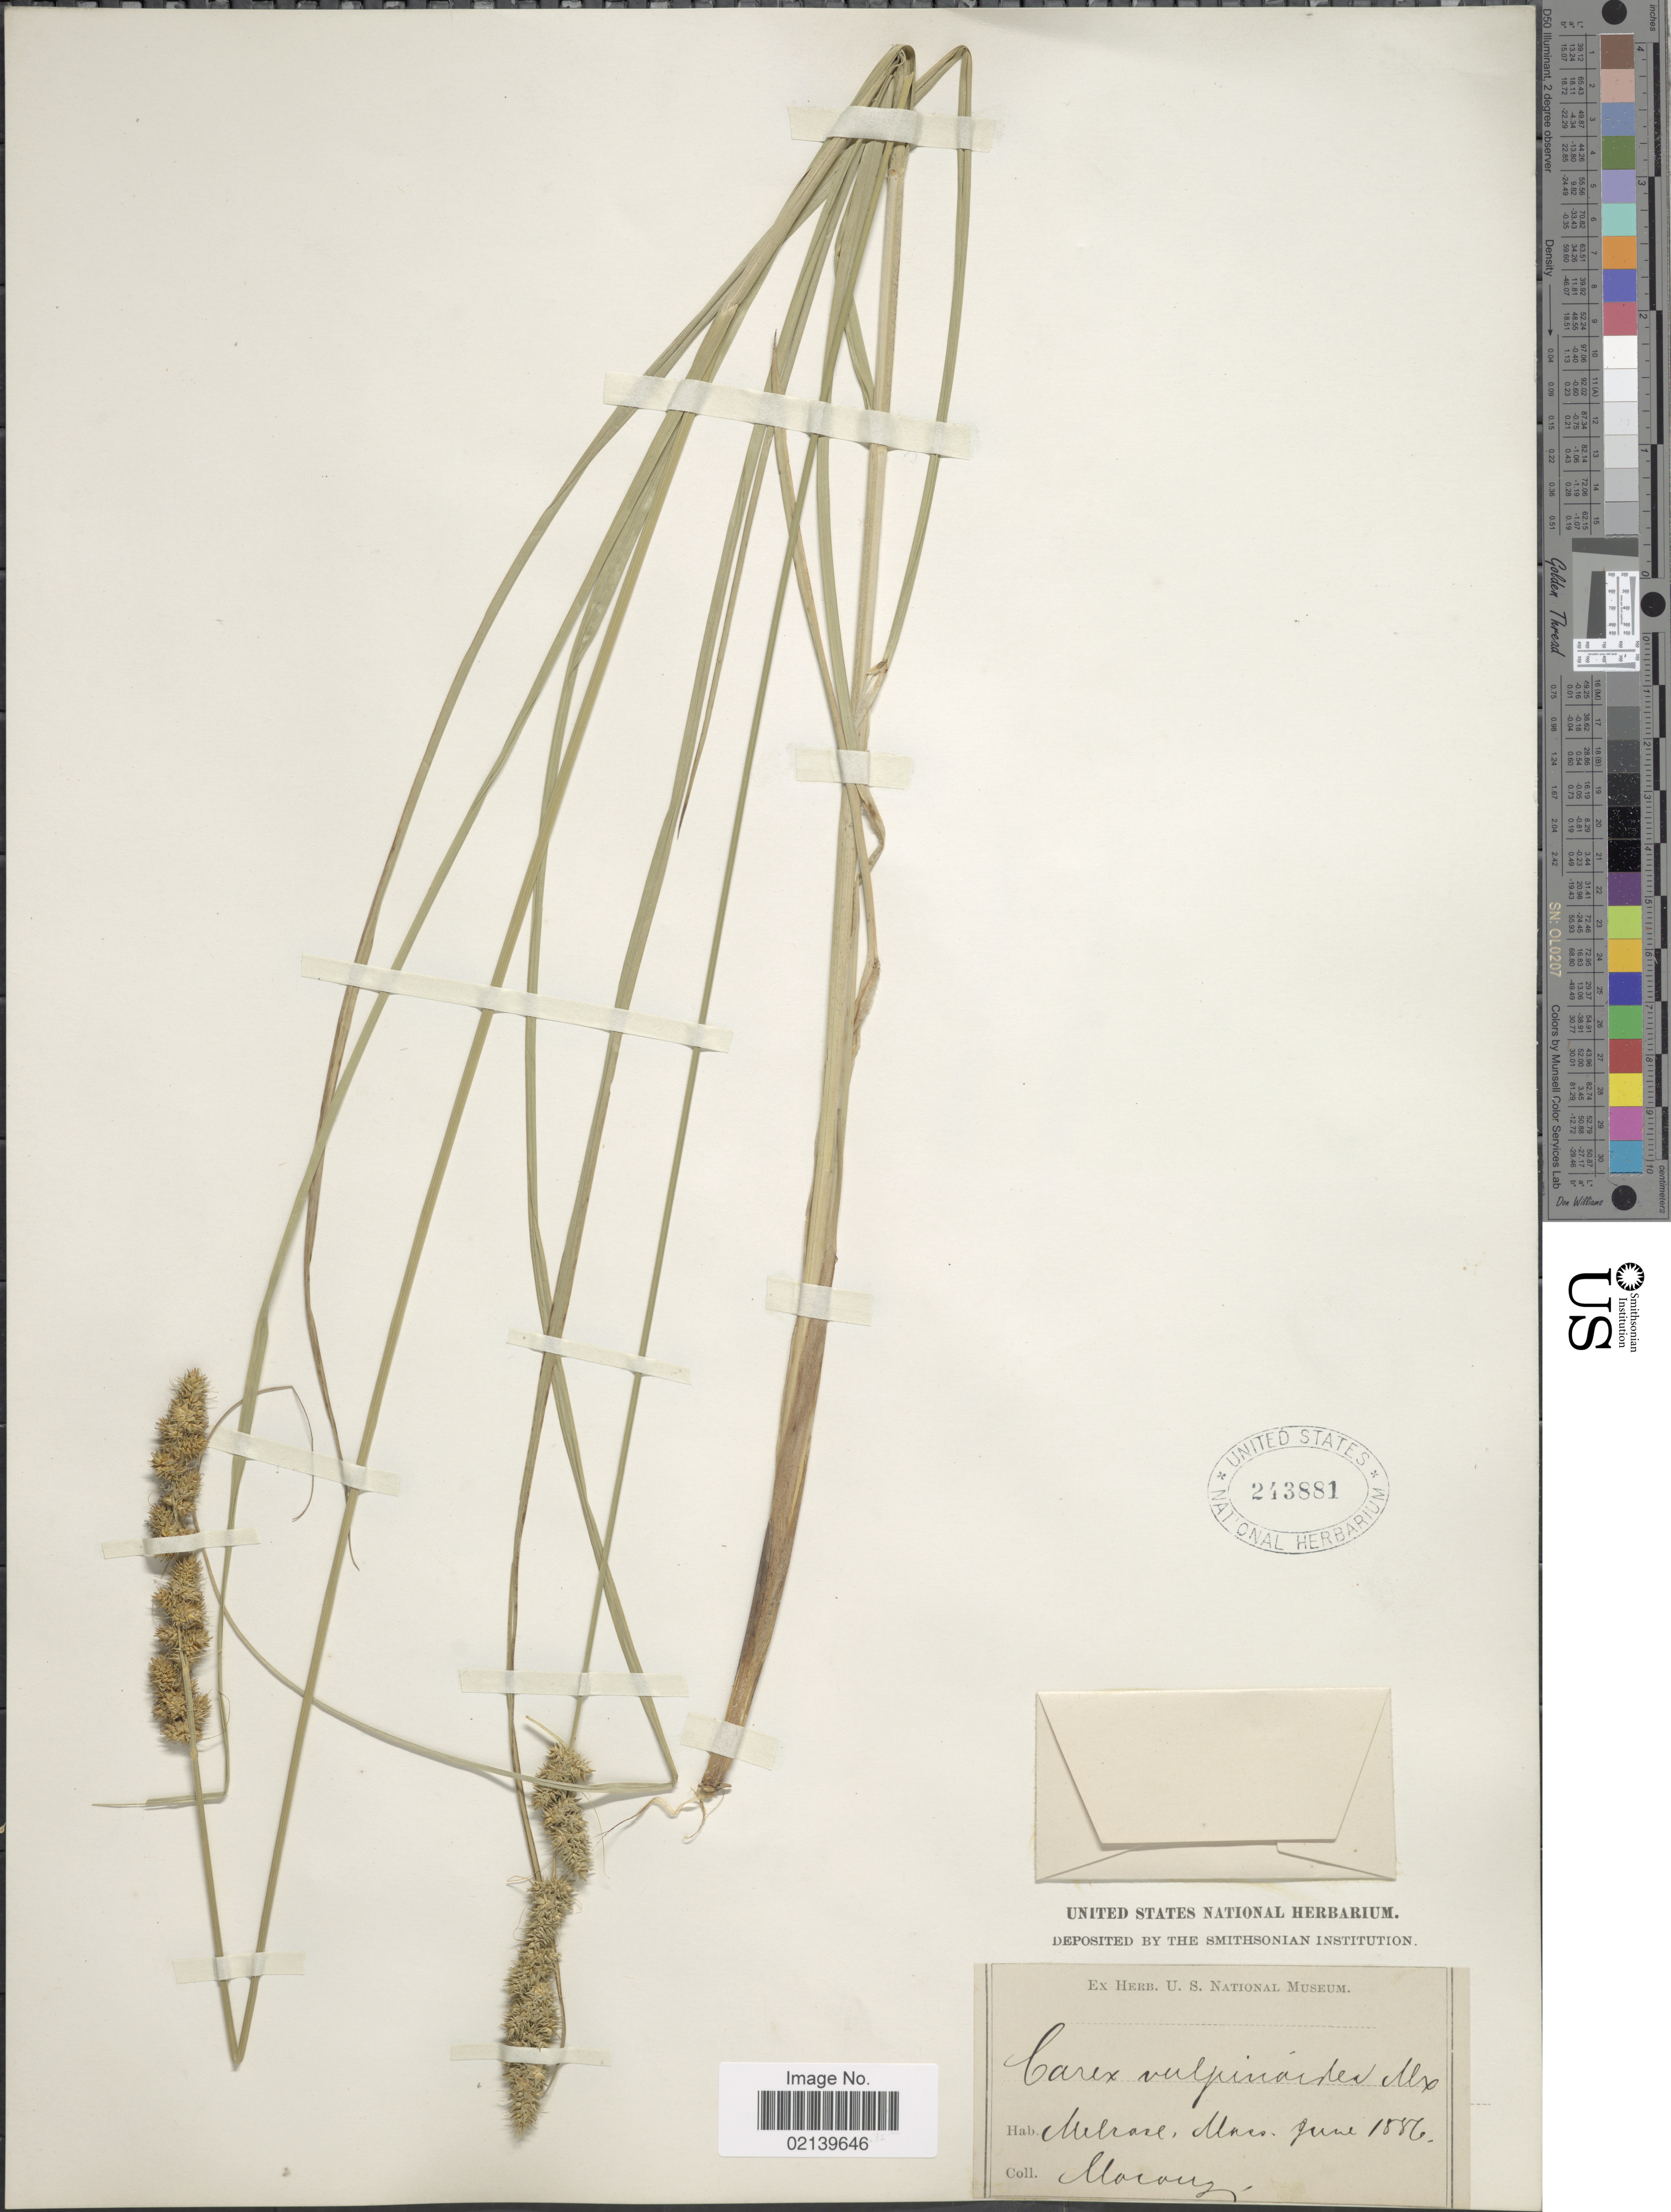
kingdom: Plantae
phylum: Tracheophyta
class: Liliopsida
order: Poales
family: Cyperaceae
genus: Carex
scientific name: Carex vulpinoidea Michx.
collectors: Morong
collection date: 1886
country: United States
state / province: Massachusetts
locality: Melrose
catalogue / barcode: US 243881